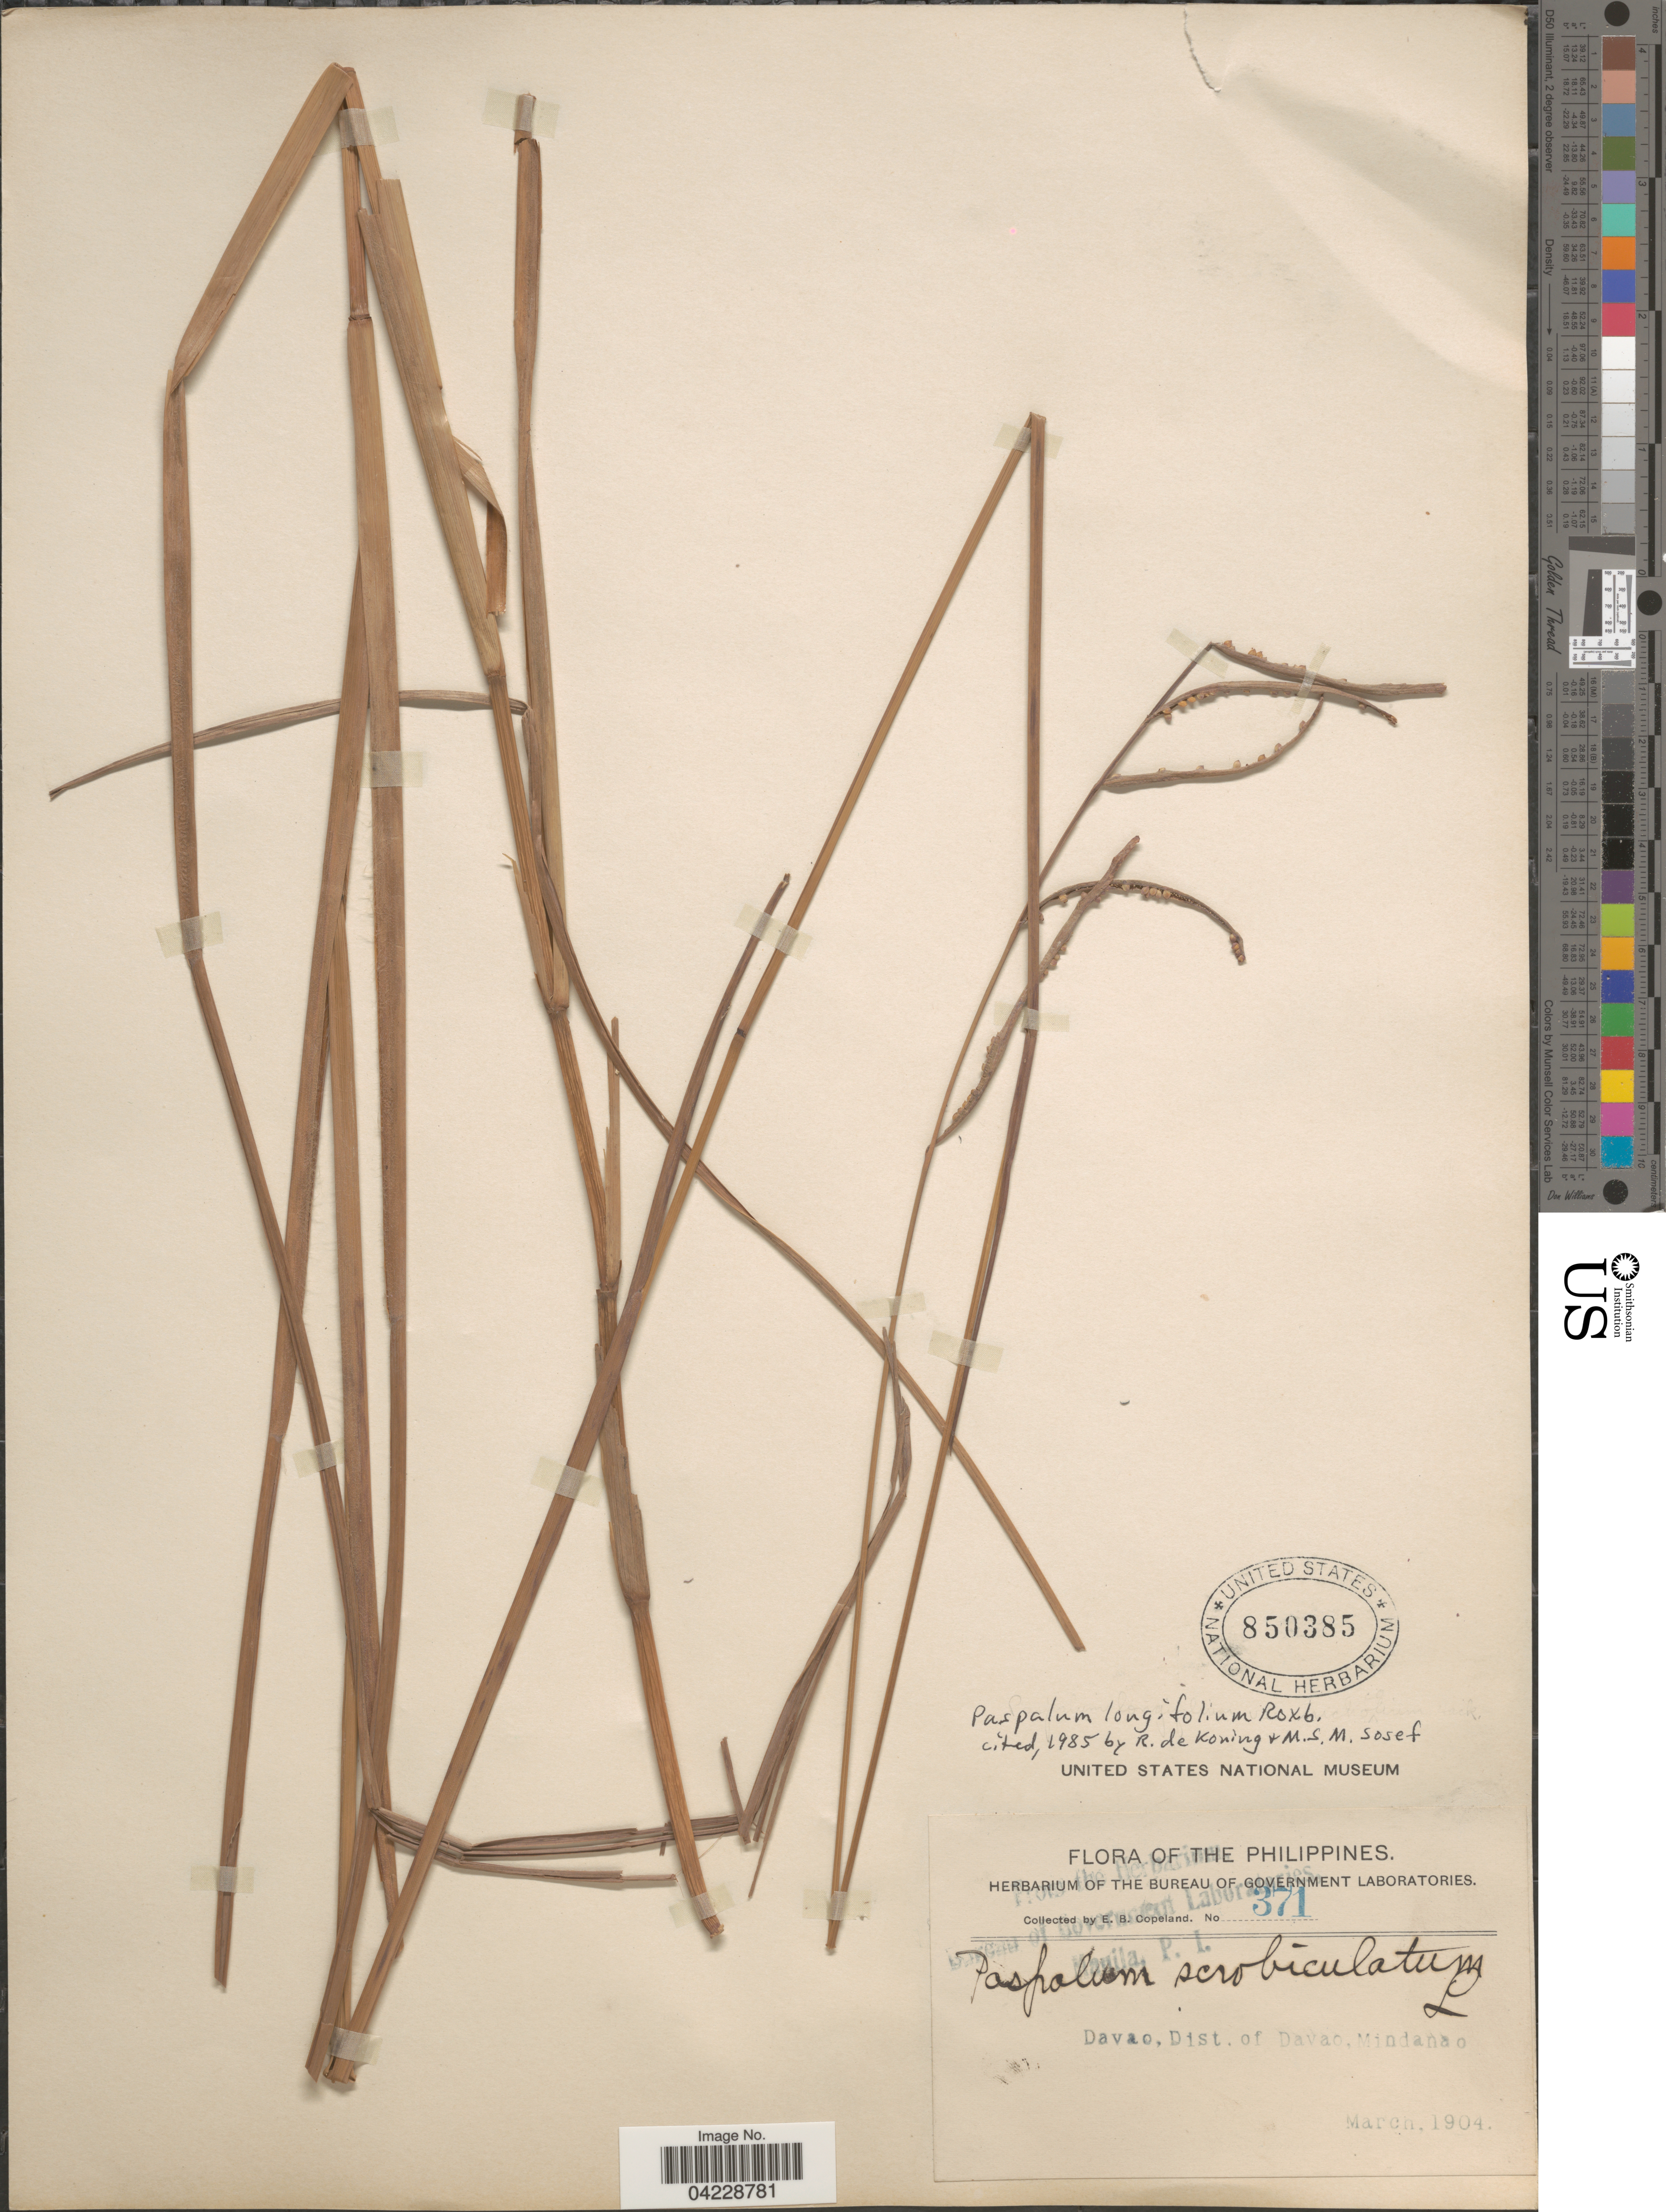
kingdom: Plantae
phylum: Tracheophyta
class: Liliopsida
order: Poales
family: Poaceae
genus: Paspalum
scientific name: Paspalum longifolium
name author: Roxb.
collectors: E. B. Copeland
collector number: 371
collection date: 1904-03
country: Philippines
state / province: Davao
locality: Dist. of Davao, Mindanao.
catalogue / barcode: US 850385